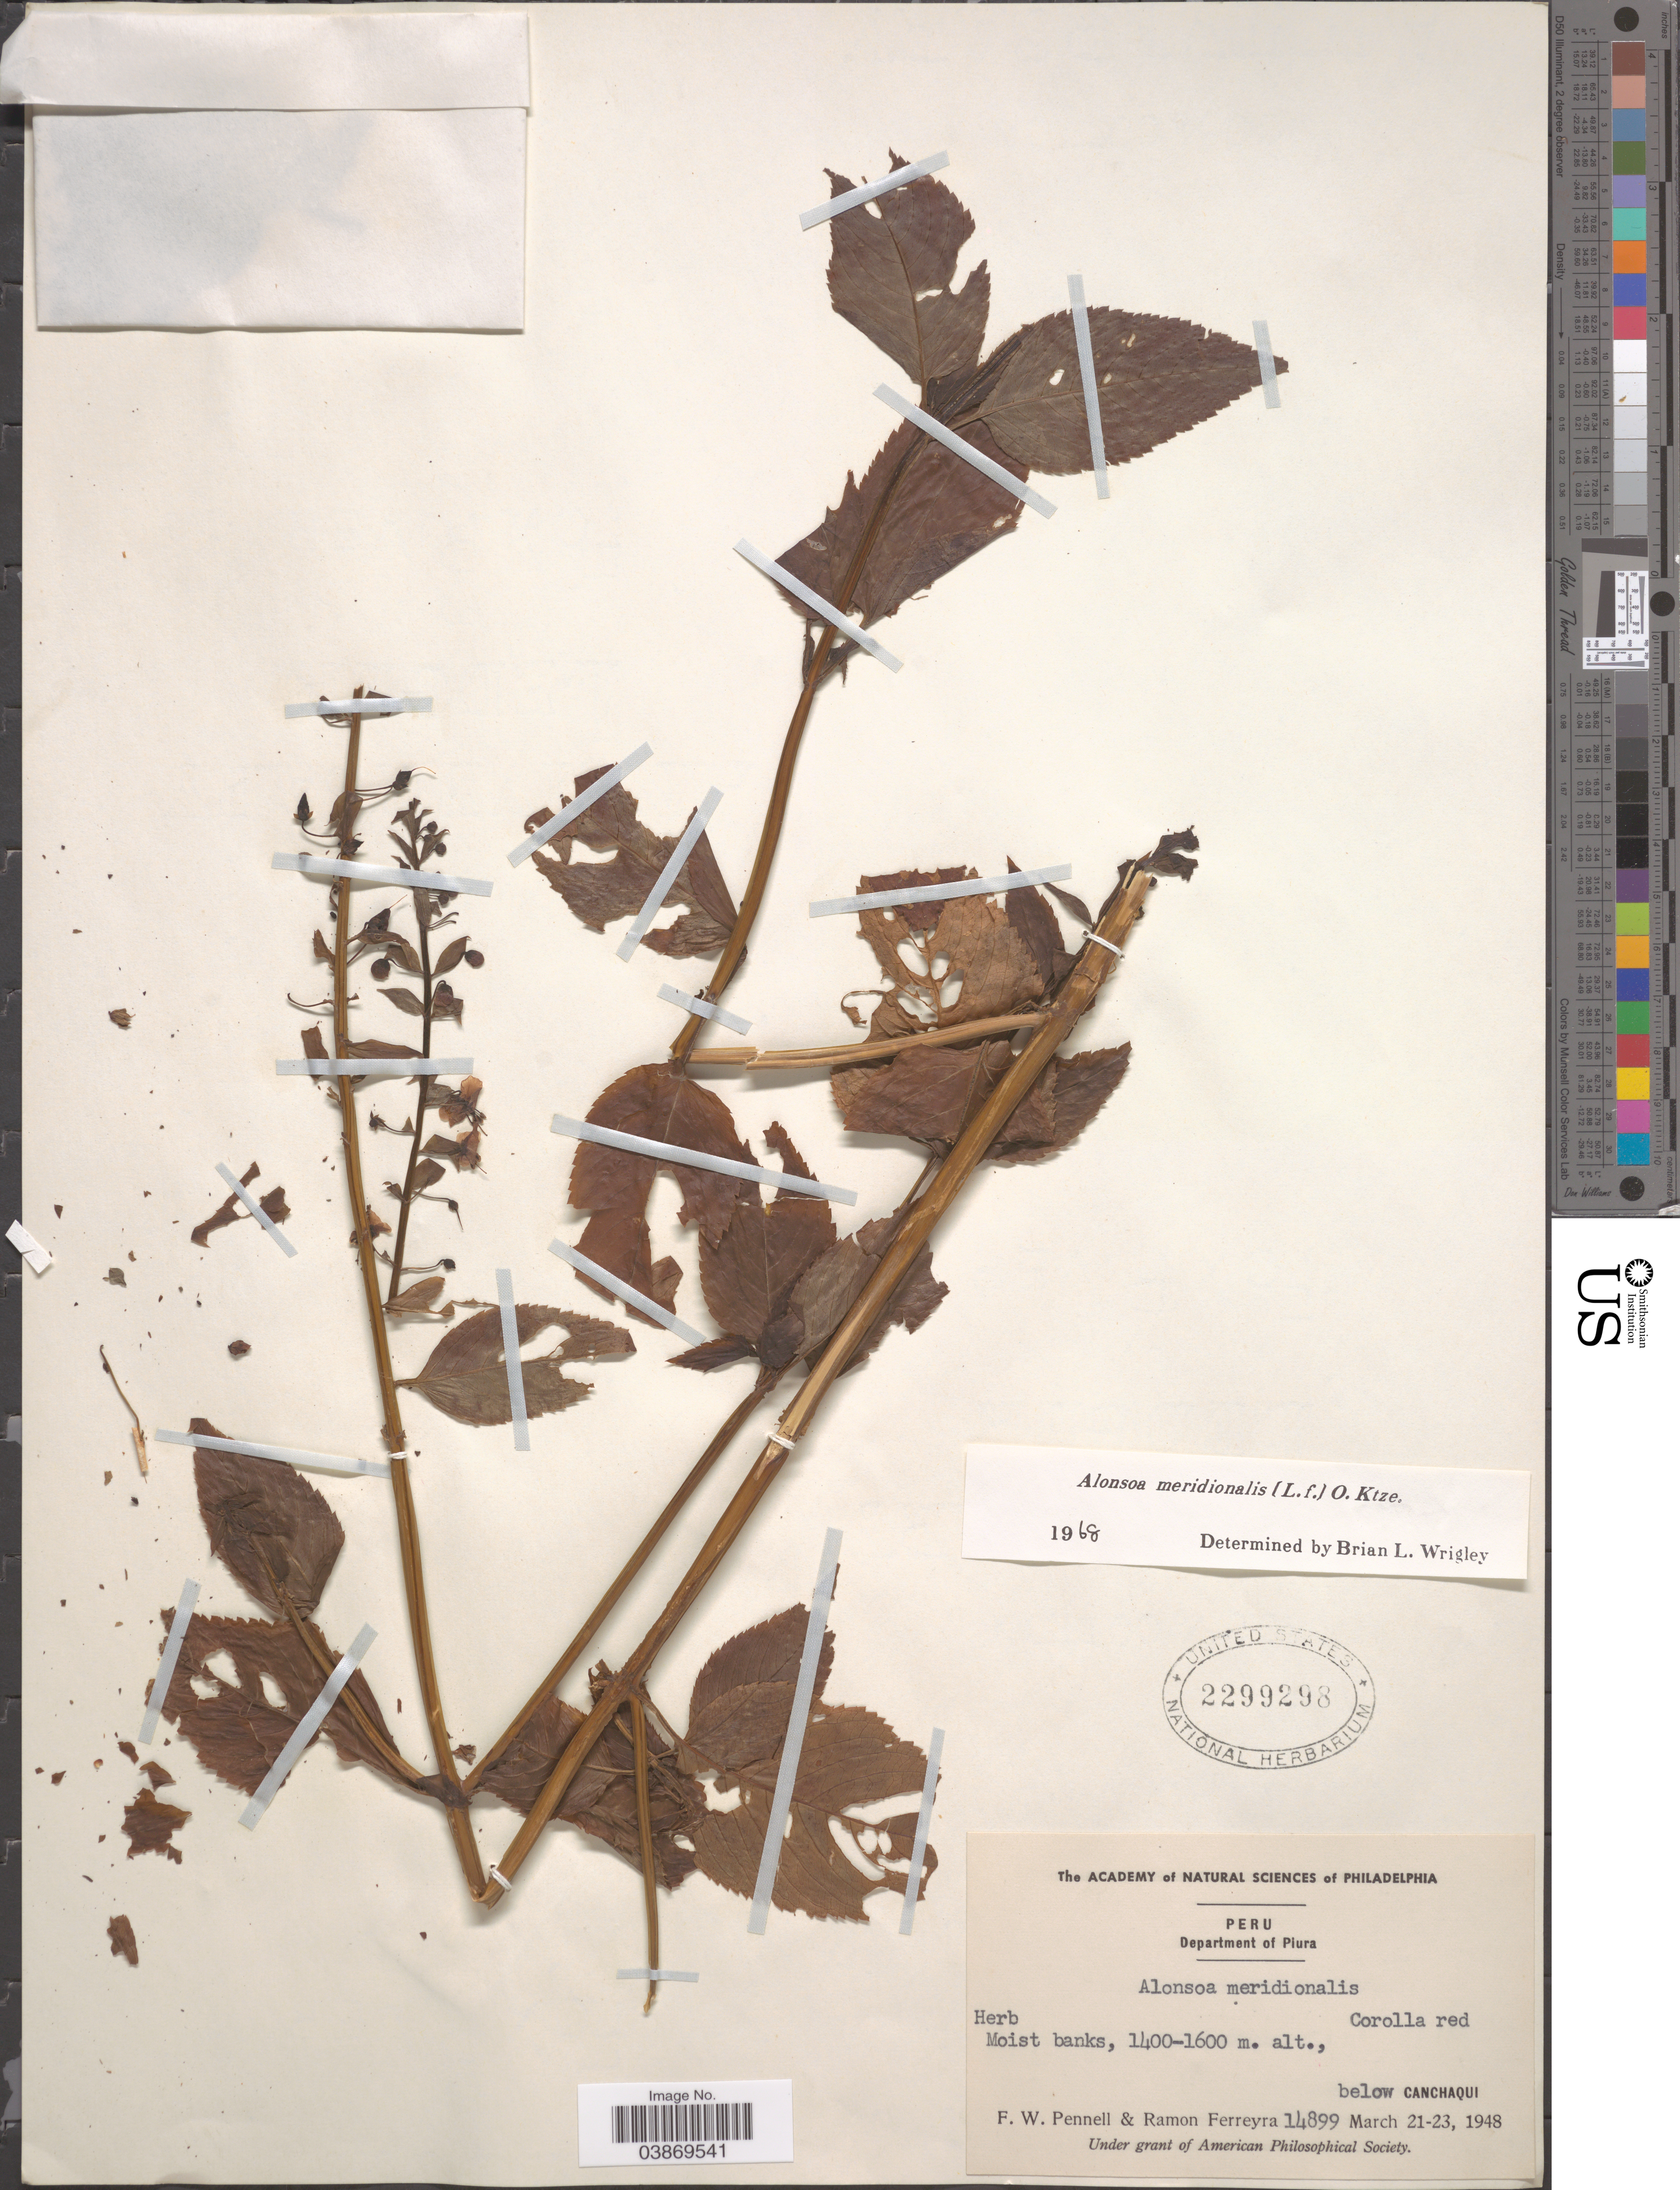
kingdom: Plantae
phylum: Tracheophyta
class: Magnoliopsida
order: Lamiales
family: Scrophulariaceae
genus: Alonsoa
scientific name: Alonsoa meridionalis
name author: (L. f.) Kuntze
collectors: F. W. Pennell & R. A. Ferreyra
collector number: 14899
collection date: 1948-03-21/1948-03-23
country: Peru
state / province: Piura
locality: Department of Piura. Moist banks, below Canchaqui.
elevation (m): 1400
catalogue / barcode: US 2299298